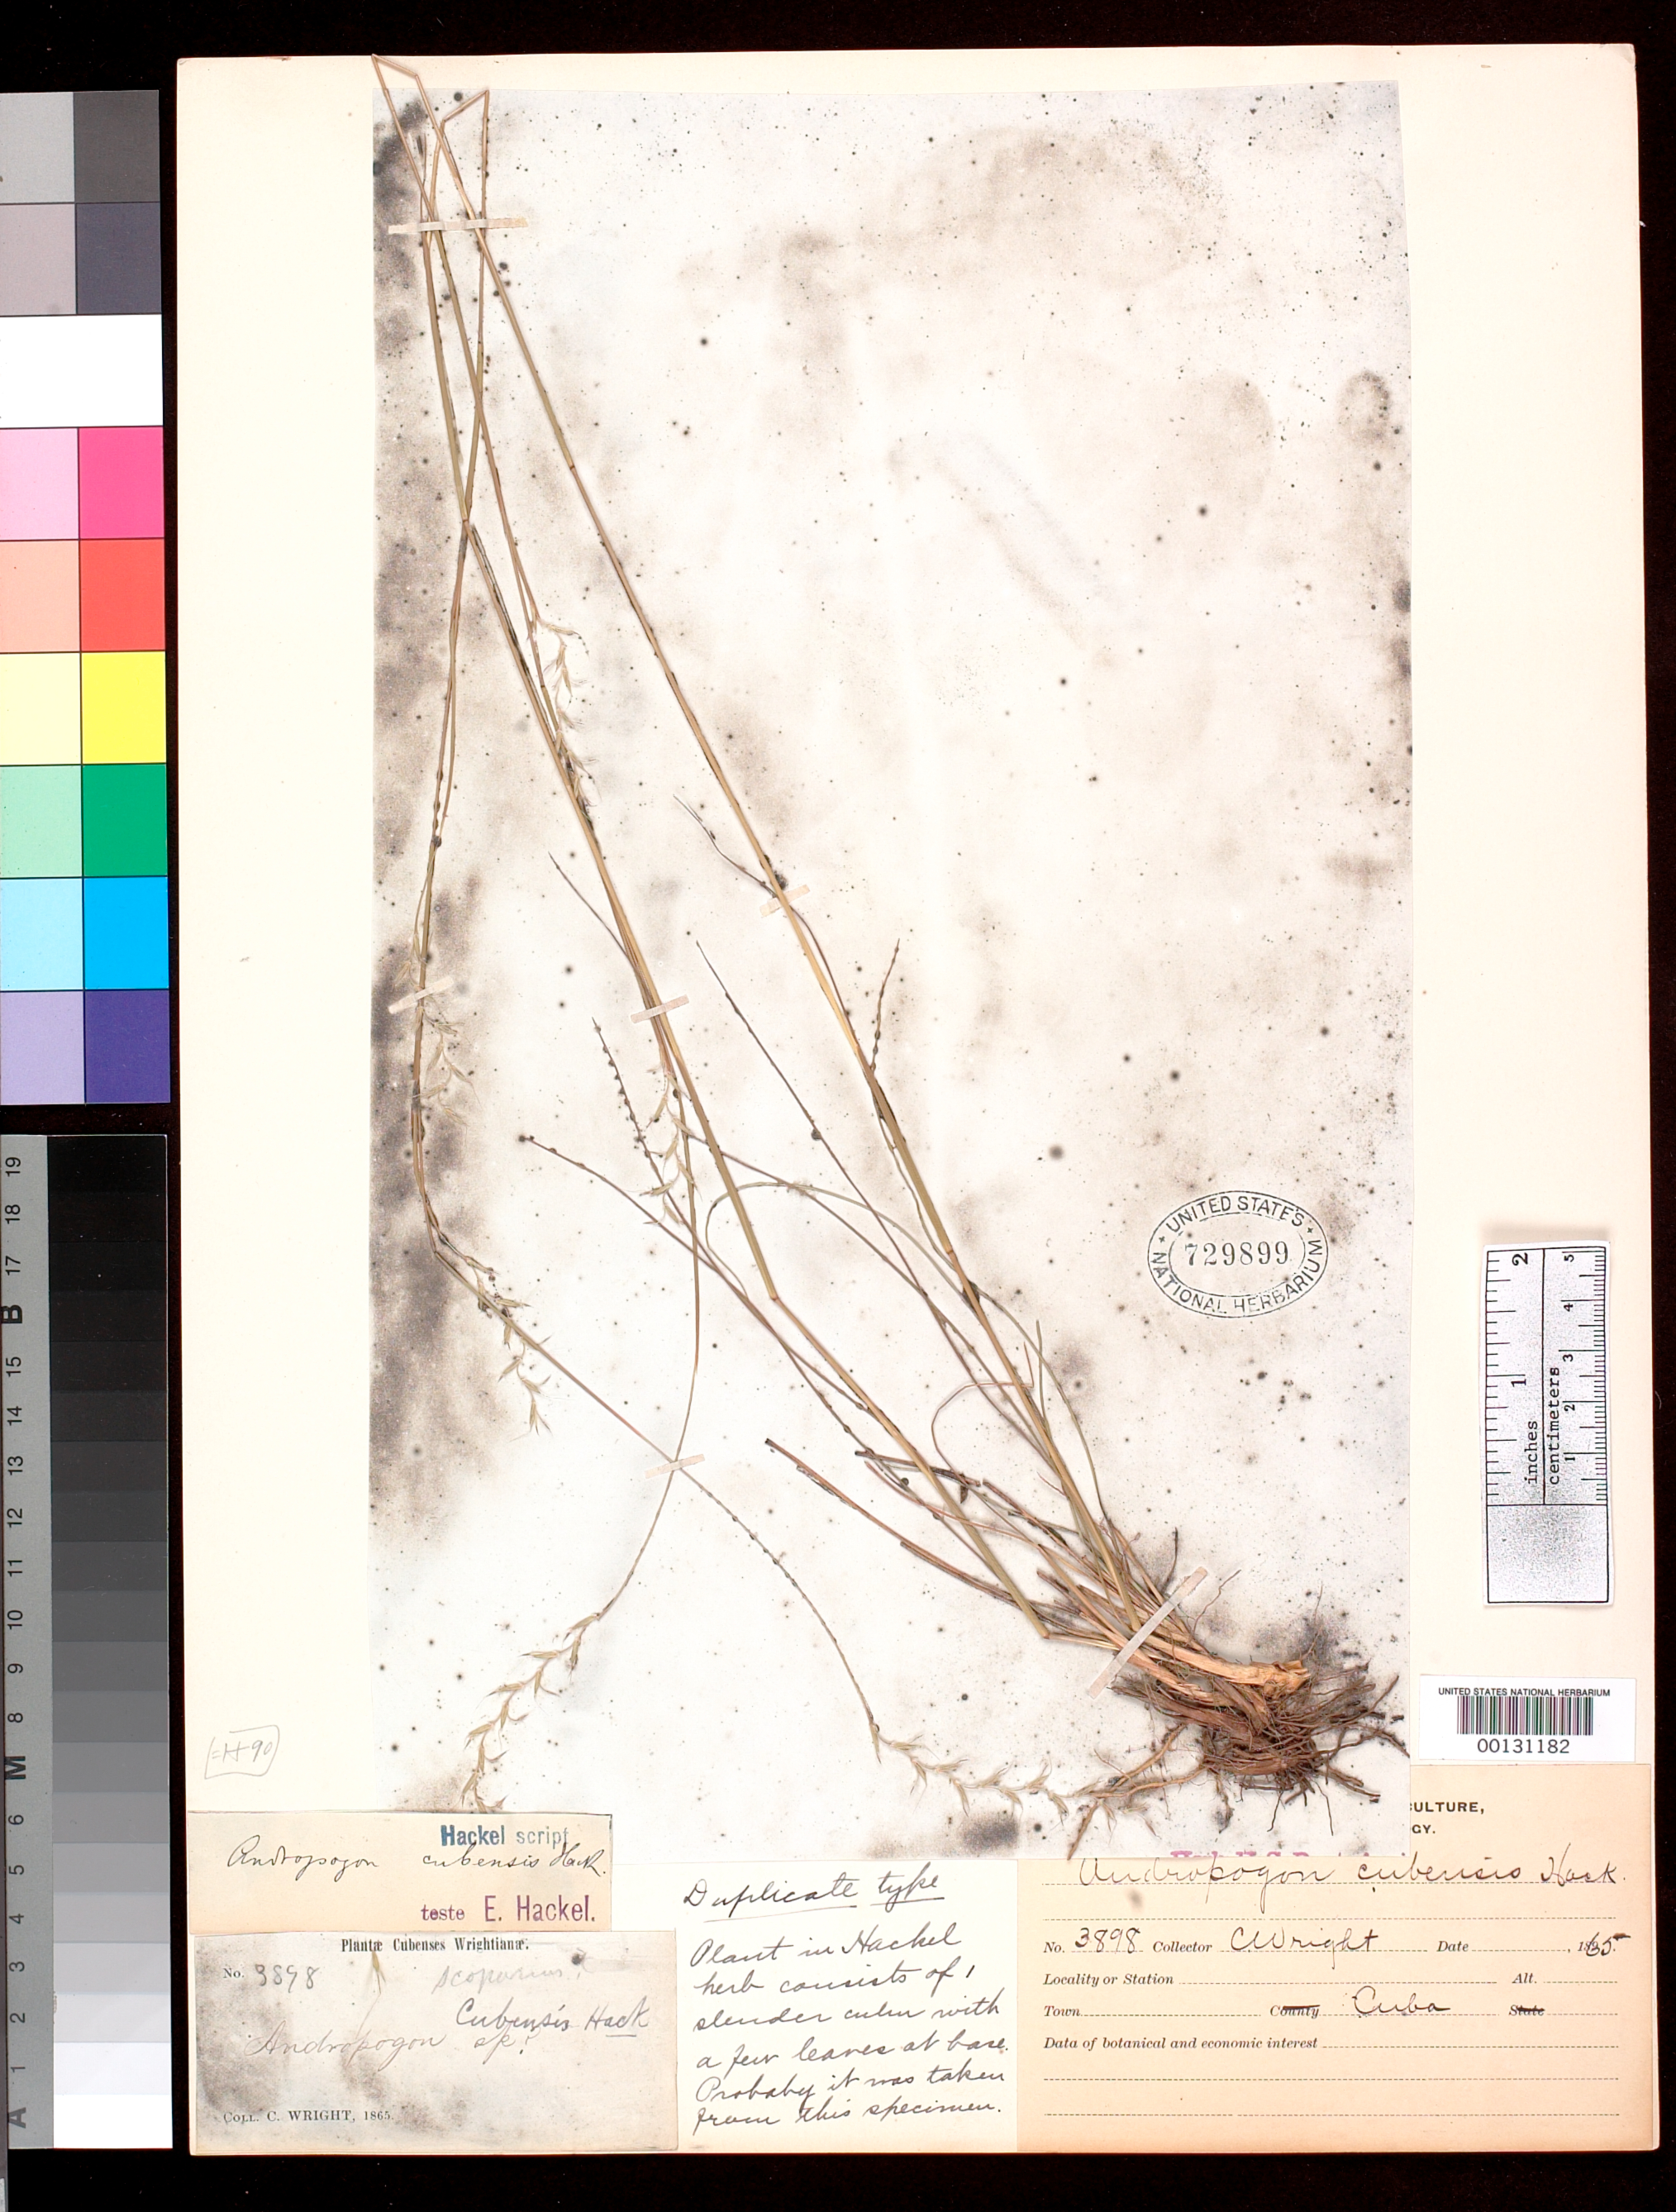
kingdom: Plantae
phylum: Tracheophyta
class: Liliopsida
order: Poales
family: Poaceae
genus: Andropogon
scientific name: Andropogon cubensis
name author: Hack.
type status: Isotype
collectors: C. Wright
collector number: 3898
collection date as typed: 1865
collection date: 1865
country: Cuba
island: Greater Antilles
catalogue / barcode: US 729899